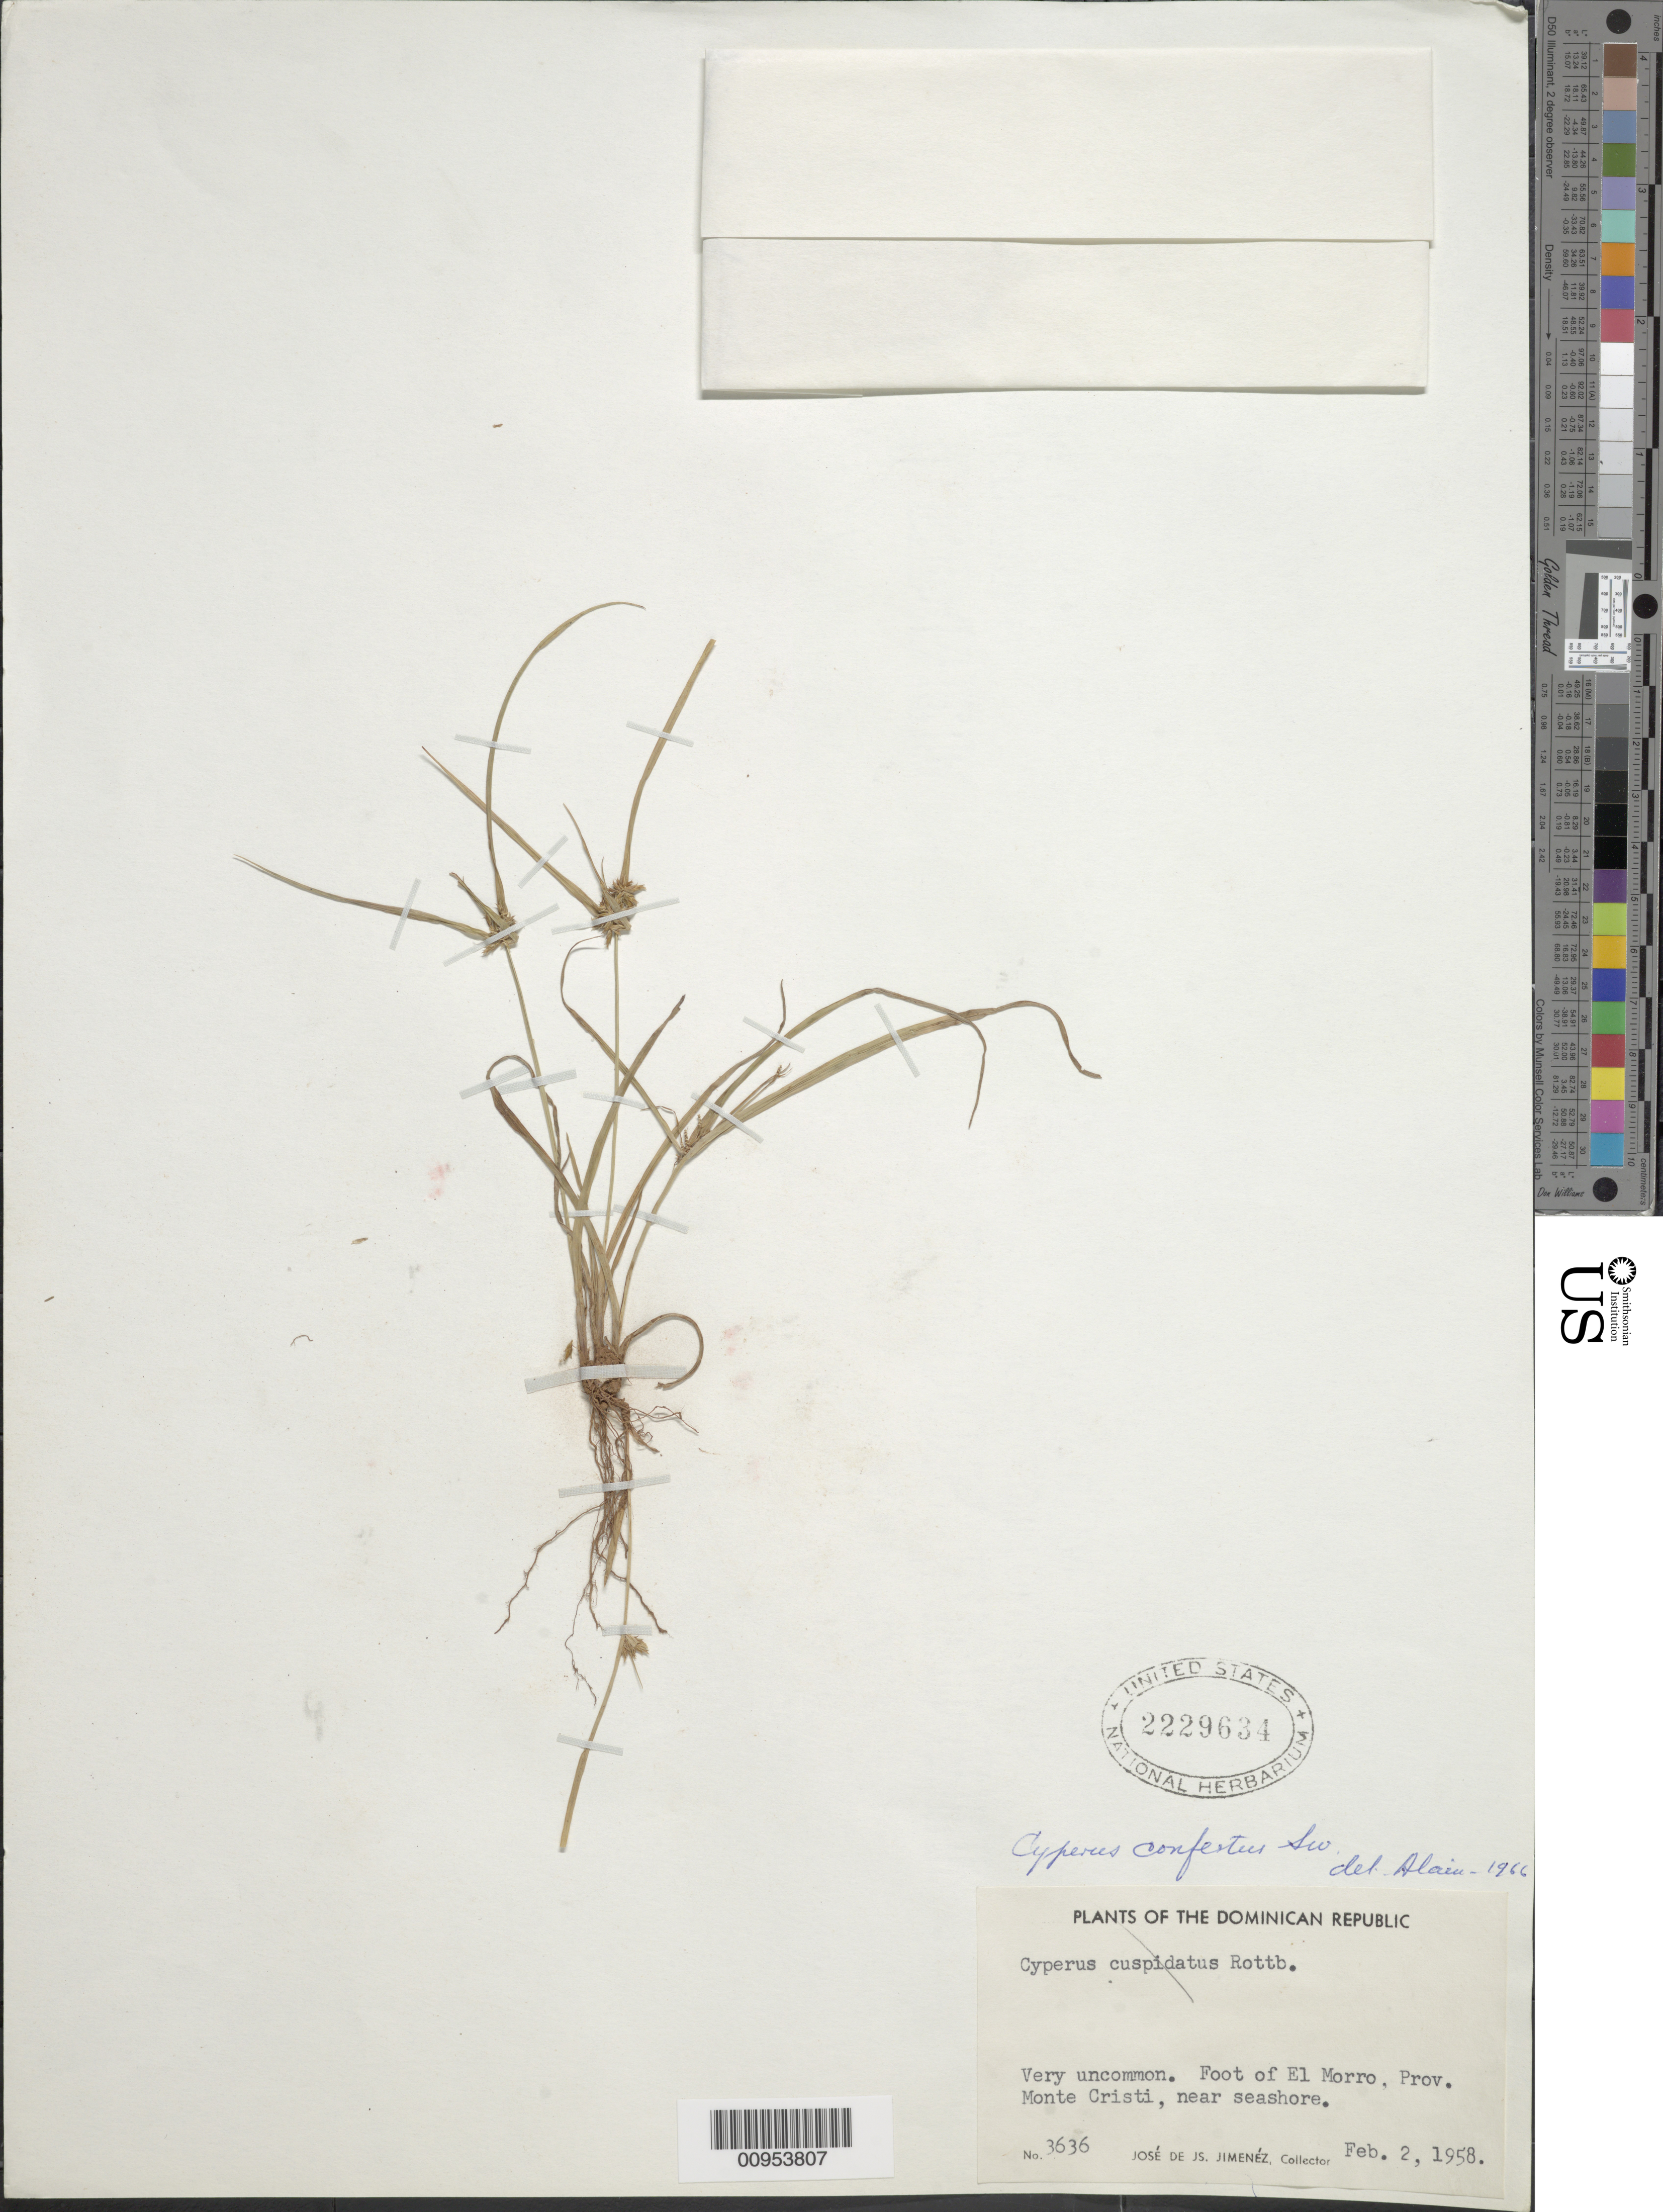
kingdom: Plantae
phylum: Tracheophyta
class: Liliopsida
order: Poales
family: Cyperaceae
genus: Cyperus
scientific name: Cyperus confertus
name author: Sw.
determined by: Liogier, Alain H.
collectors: J. J. Jiménez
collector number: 3636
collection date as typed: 02 Feb 1958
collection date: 1958-02-02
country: Dominican Republic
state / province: Monte Cristi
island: Hispaniola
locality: Foot of El Morro, near seashore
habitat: Near seashore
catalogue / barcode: US 2229634